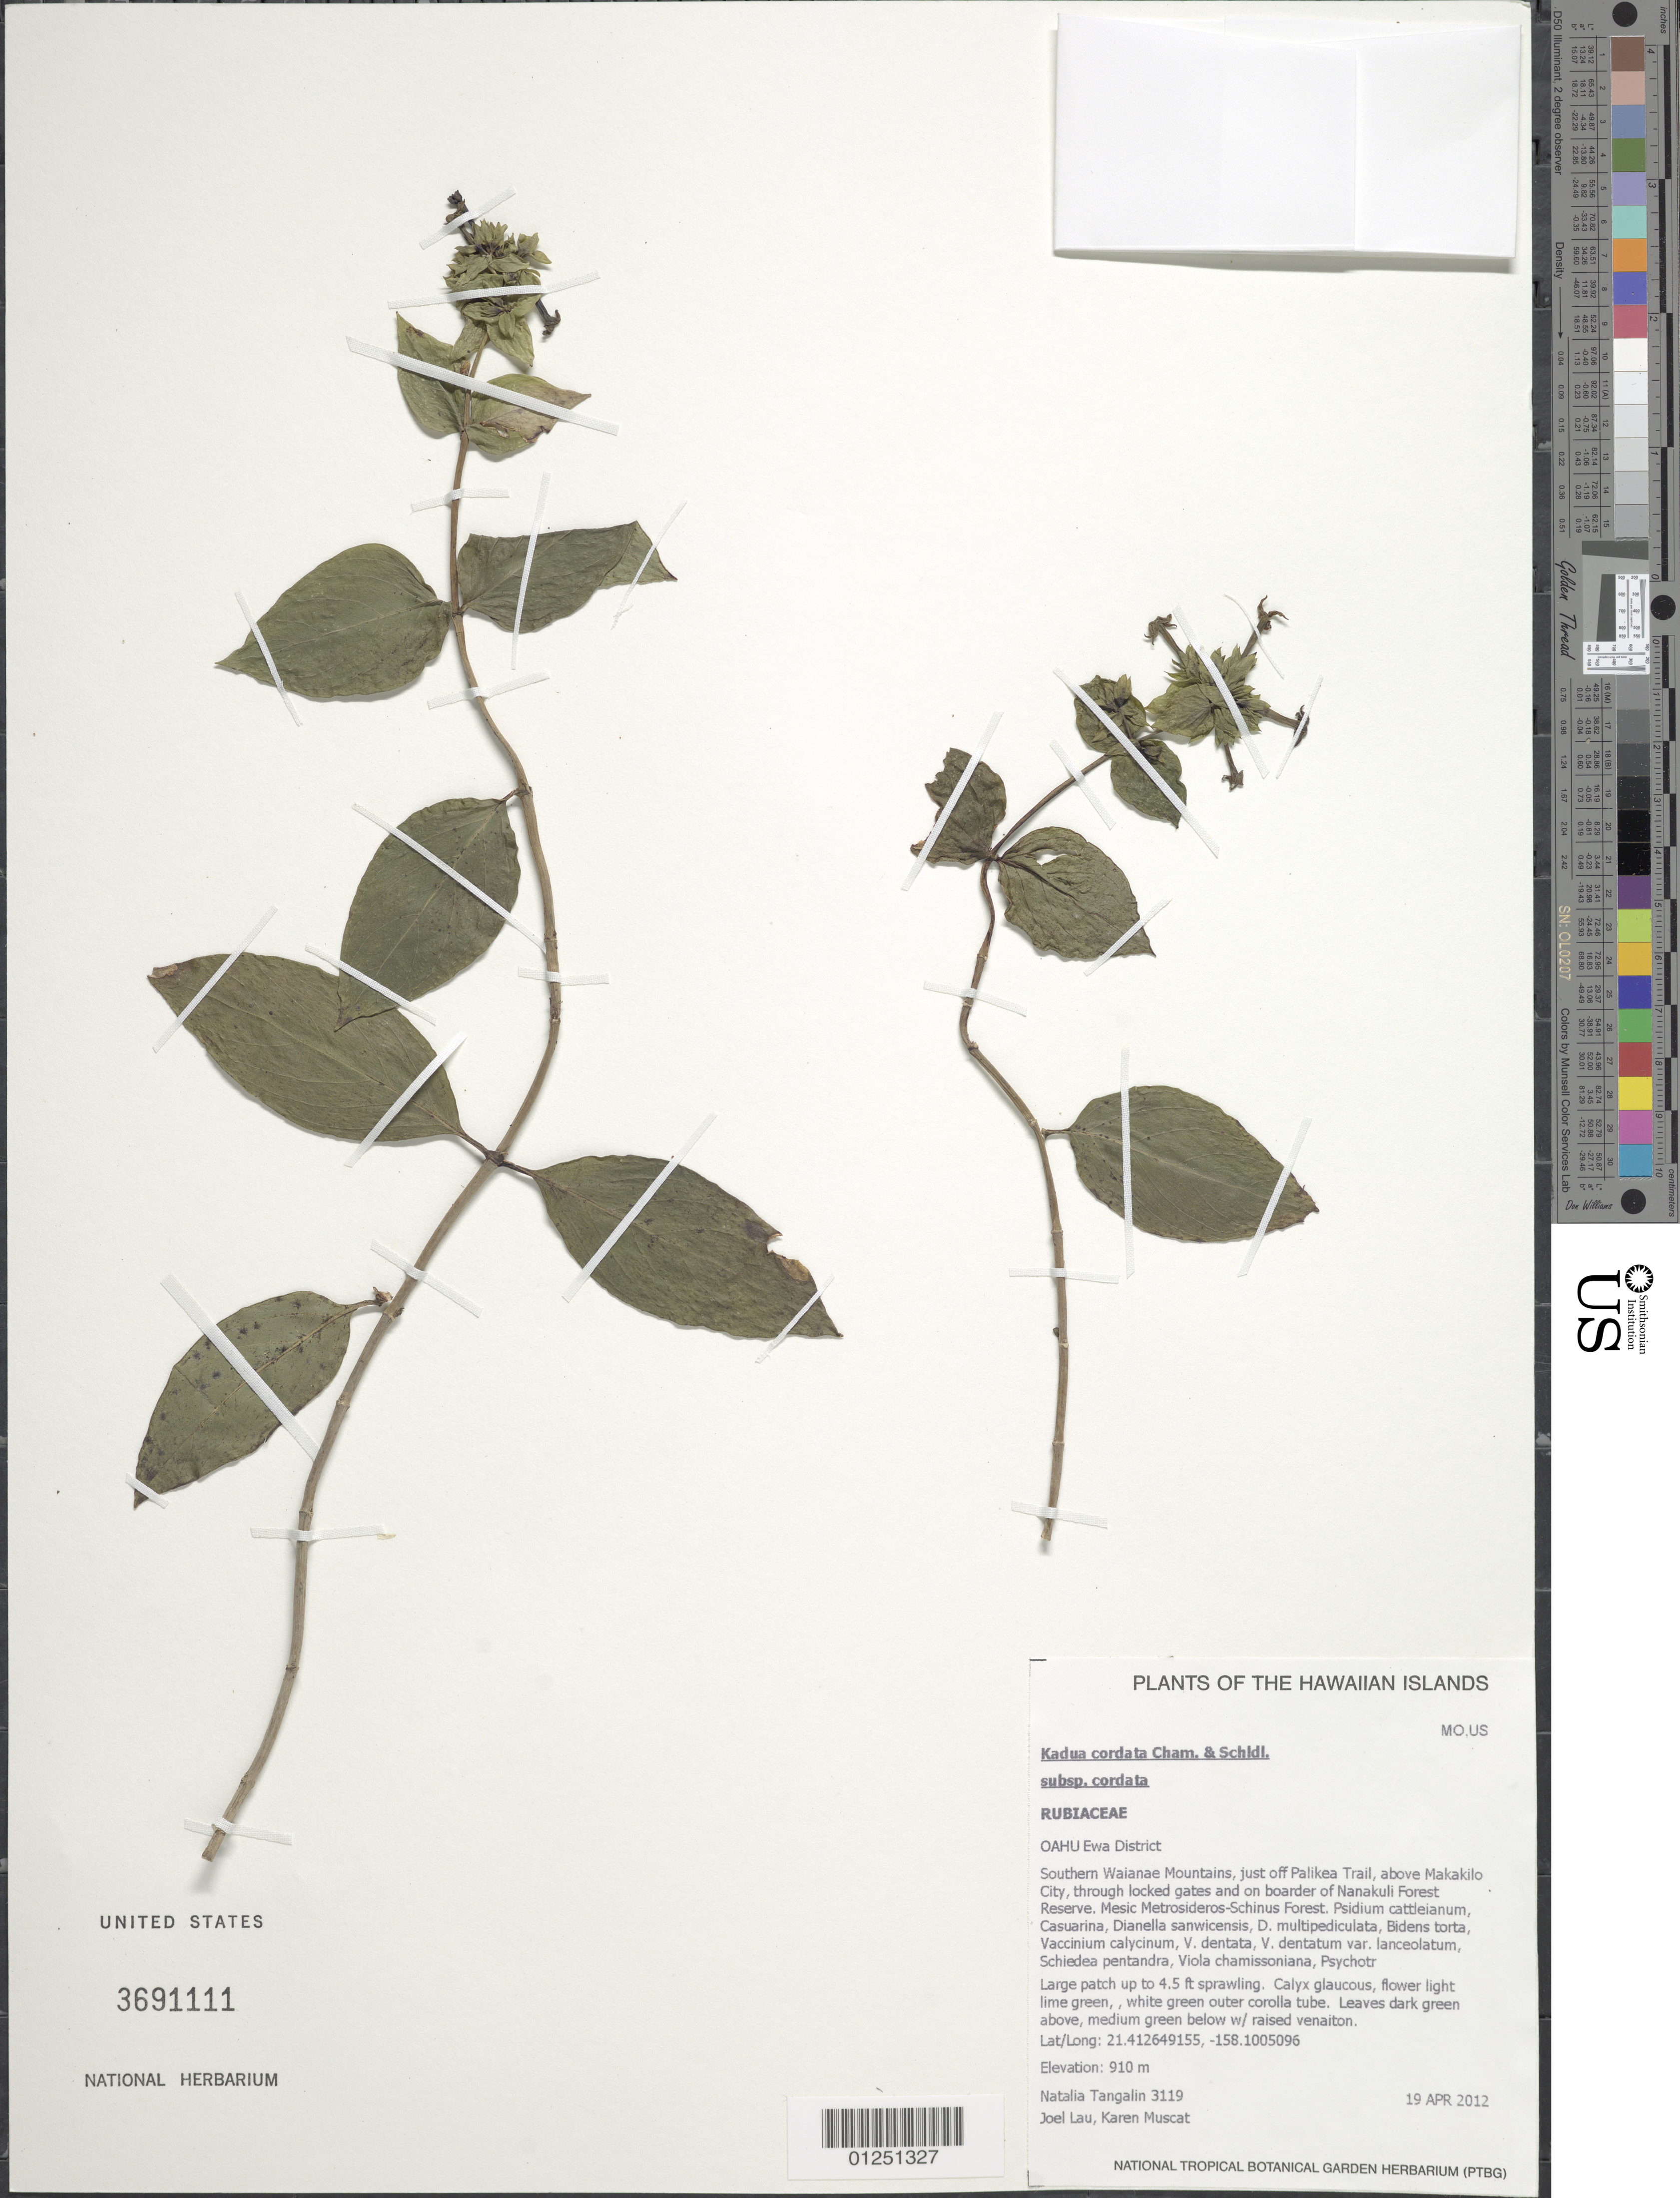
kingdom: Plantae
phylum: Tracheophyta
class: Magnoliopsida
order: Gentianales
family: Rubiaceae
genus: Kadua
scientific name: Kadua cordata subsp. cordata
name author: Cham. & Schltdl.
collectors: N. Tangalin, J. Lau & K. Muscat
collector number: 3119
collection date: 2012-04-19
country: United States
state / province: Hawaii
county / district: Honolulu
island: Oahu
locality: Ewa District, Southern Waianae mountains, just off Palikea trail, above Makakilo City, through locked gates and on border of Nanakuli forest Reserve.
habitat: Mesic forest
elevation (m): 910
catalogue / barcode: US 3691111